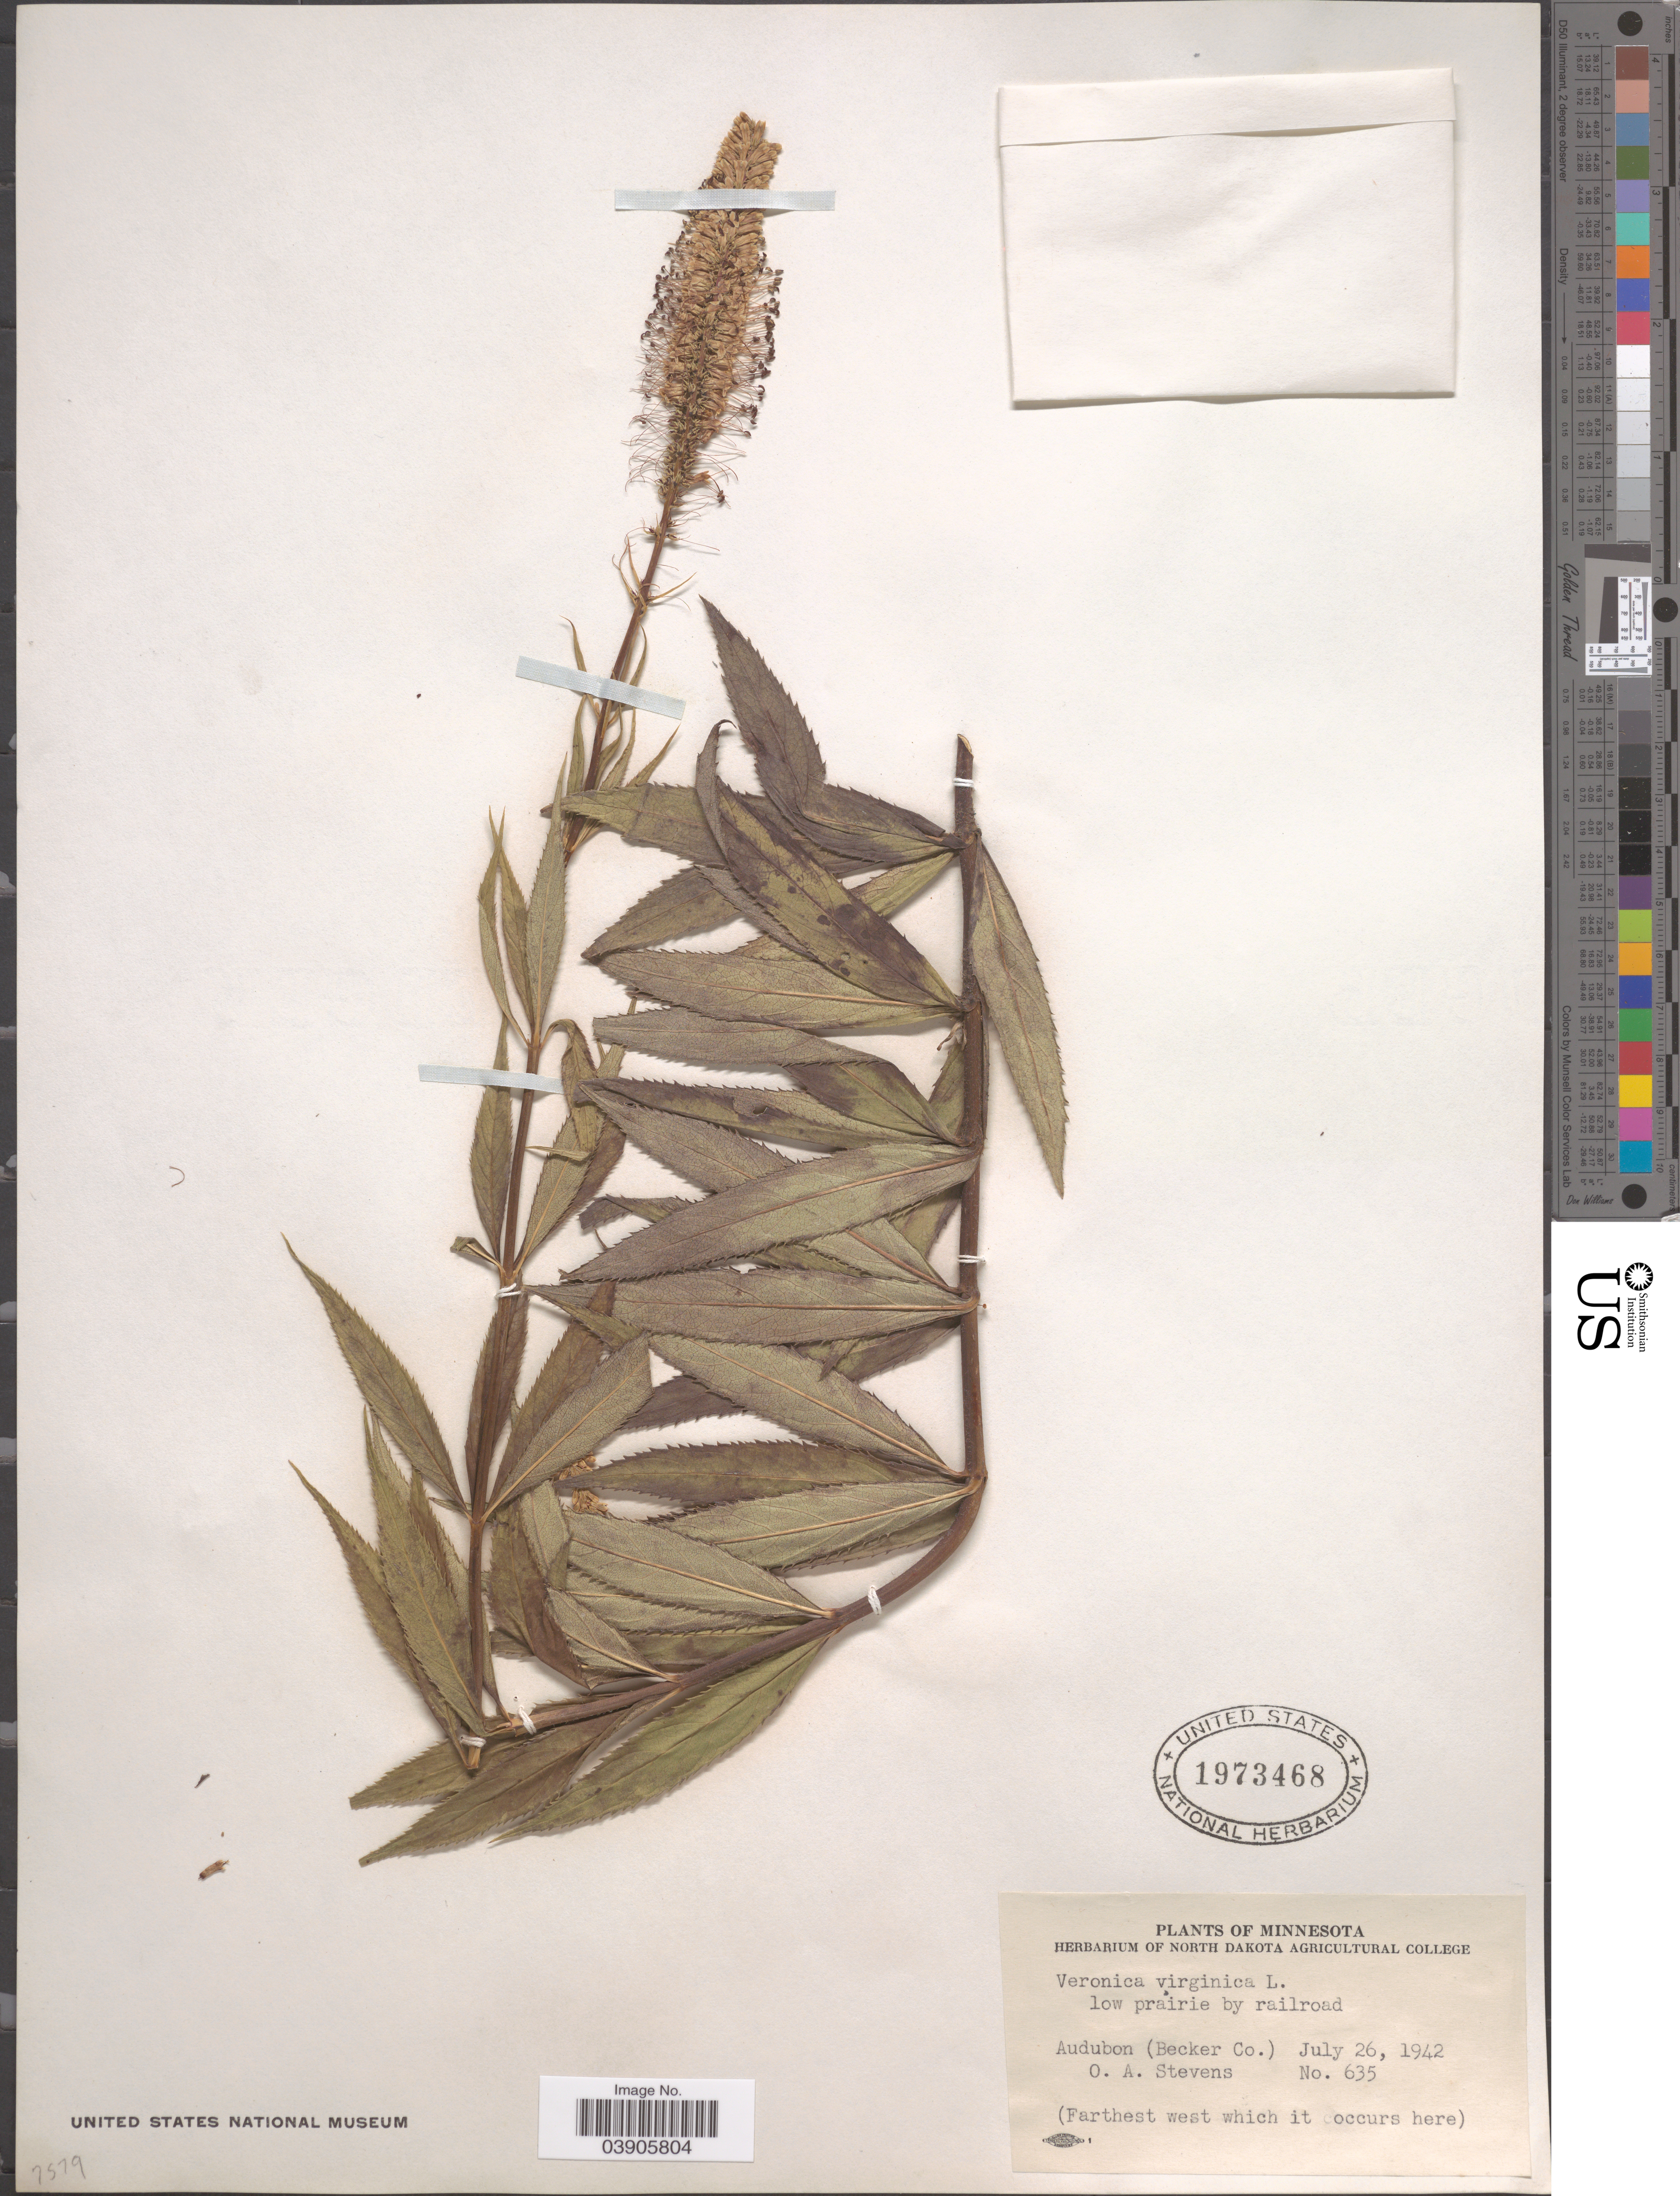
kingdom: Plantae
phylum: Tracheophyta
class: Magnoliopsida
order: Lamiales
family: Plantaginaceae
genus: Veronicastrum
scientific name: Veronicastrum virginicum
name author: (L.) Farw.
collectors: O. A. Stevens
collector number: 635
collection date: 1942-07-26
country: United States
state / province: Minnesota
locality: Low prairie by railroad. Audubon (Becker Co.).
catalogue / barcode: US 1973468